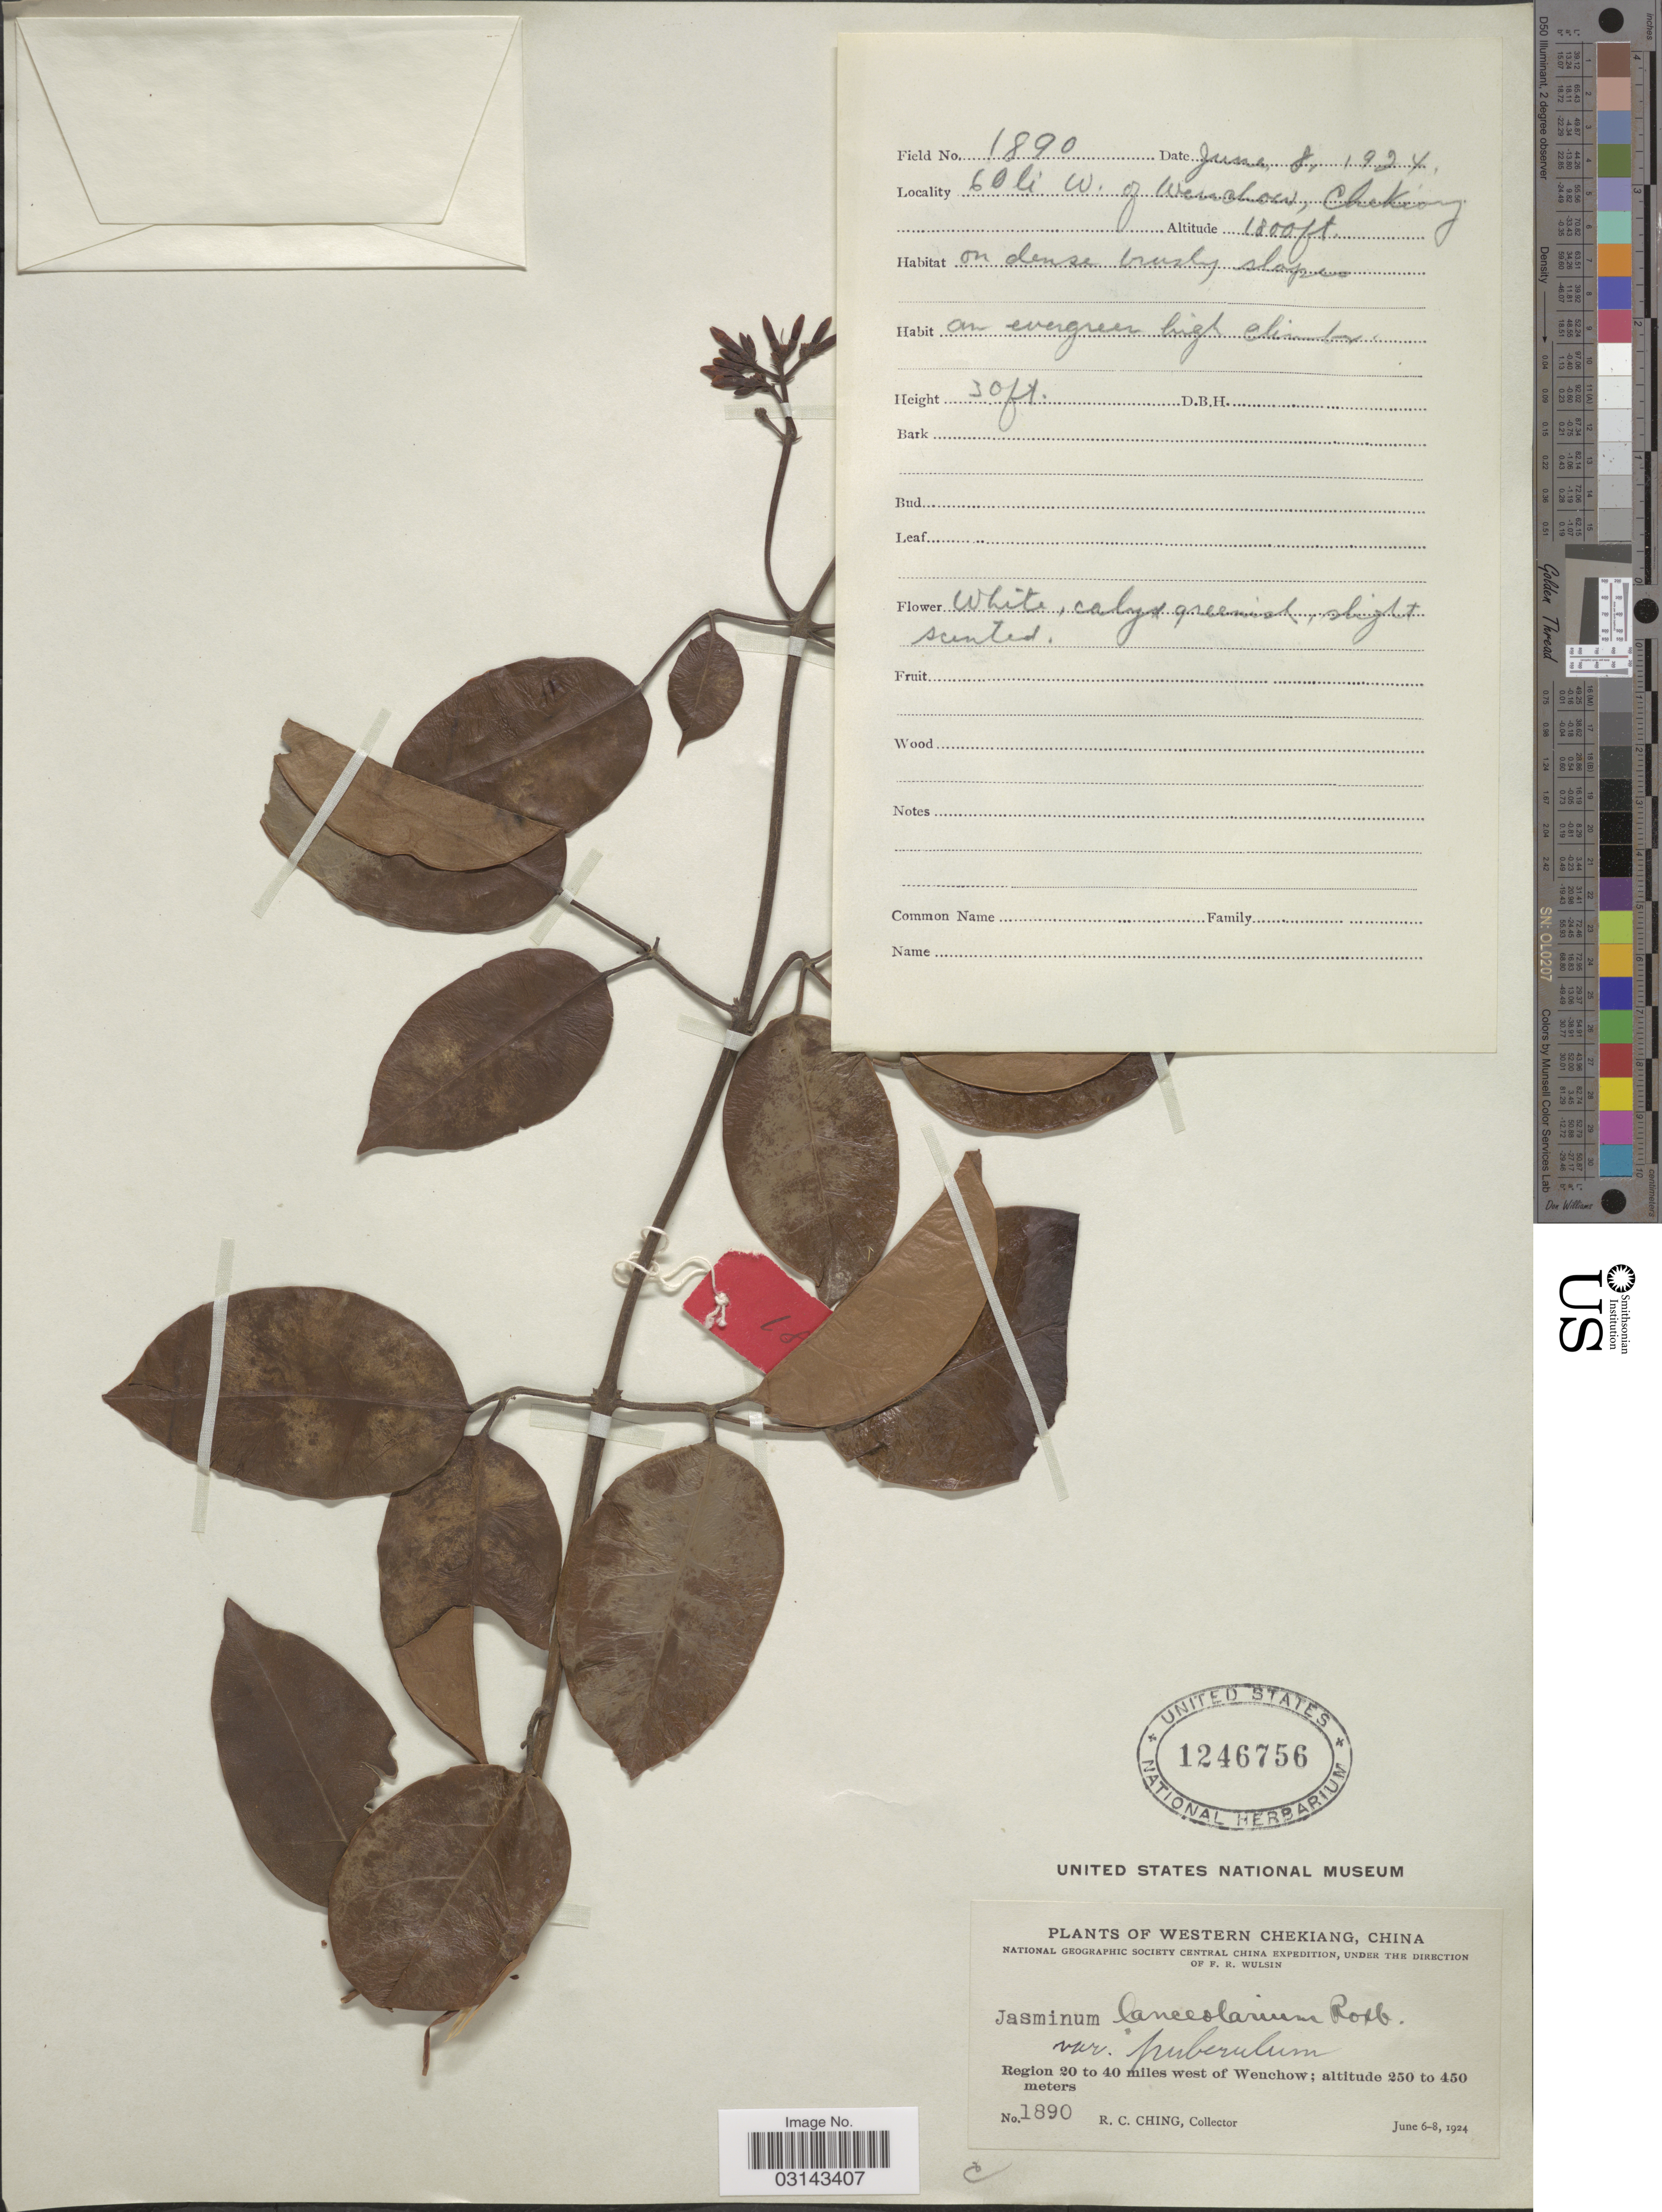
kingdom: Plantae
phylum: Tracheophyta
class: Magnoliopsida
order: Lamiales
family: Oleaceae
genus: Jasminum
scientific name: Jasminum lanceolarium var. puberulum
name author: Hemsl.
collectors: R. C. Ching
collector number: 1890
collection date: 1924-06-08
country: China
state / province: Zhejiang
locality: Western Chekiang. Region 20 to 40 miles west of Wenchow. 60 li W. of Wenchow.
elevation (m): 549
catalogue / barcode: US 1246756